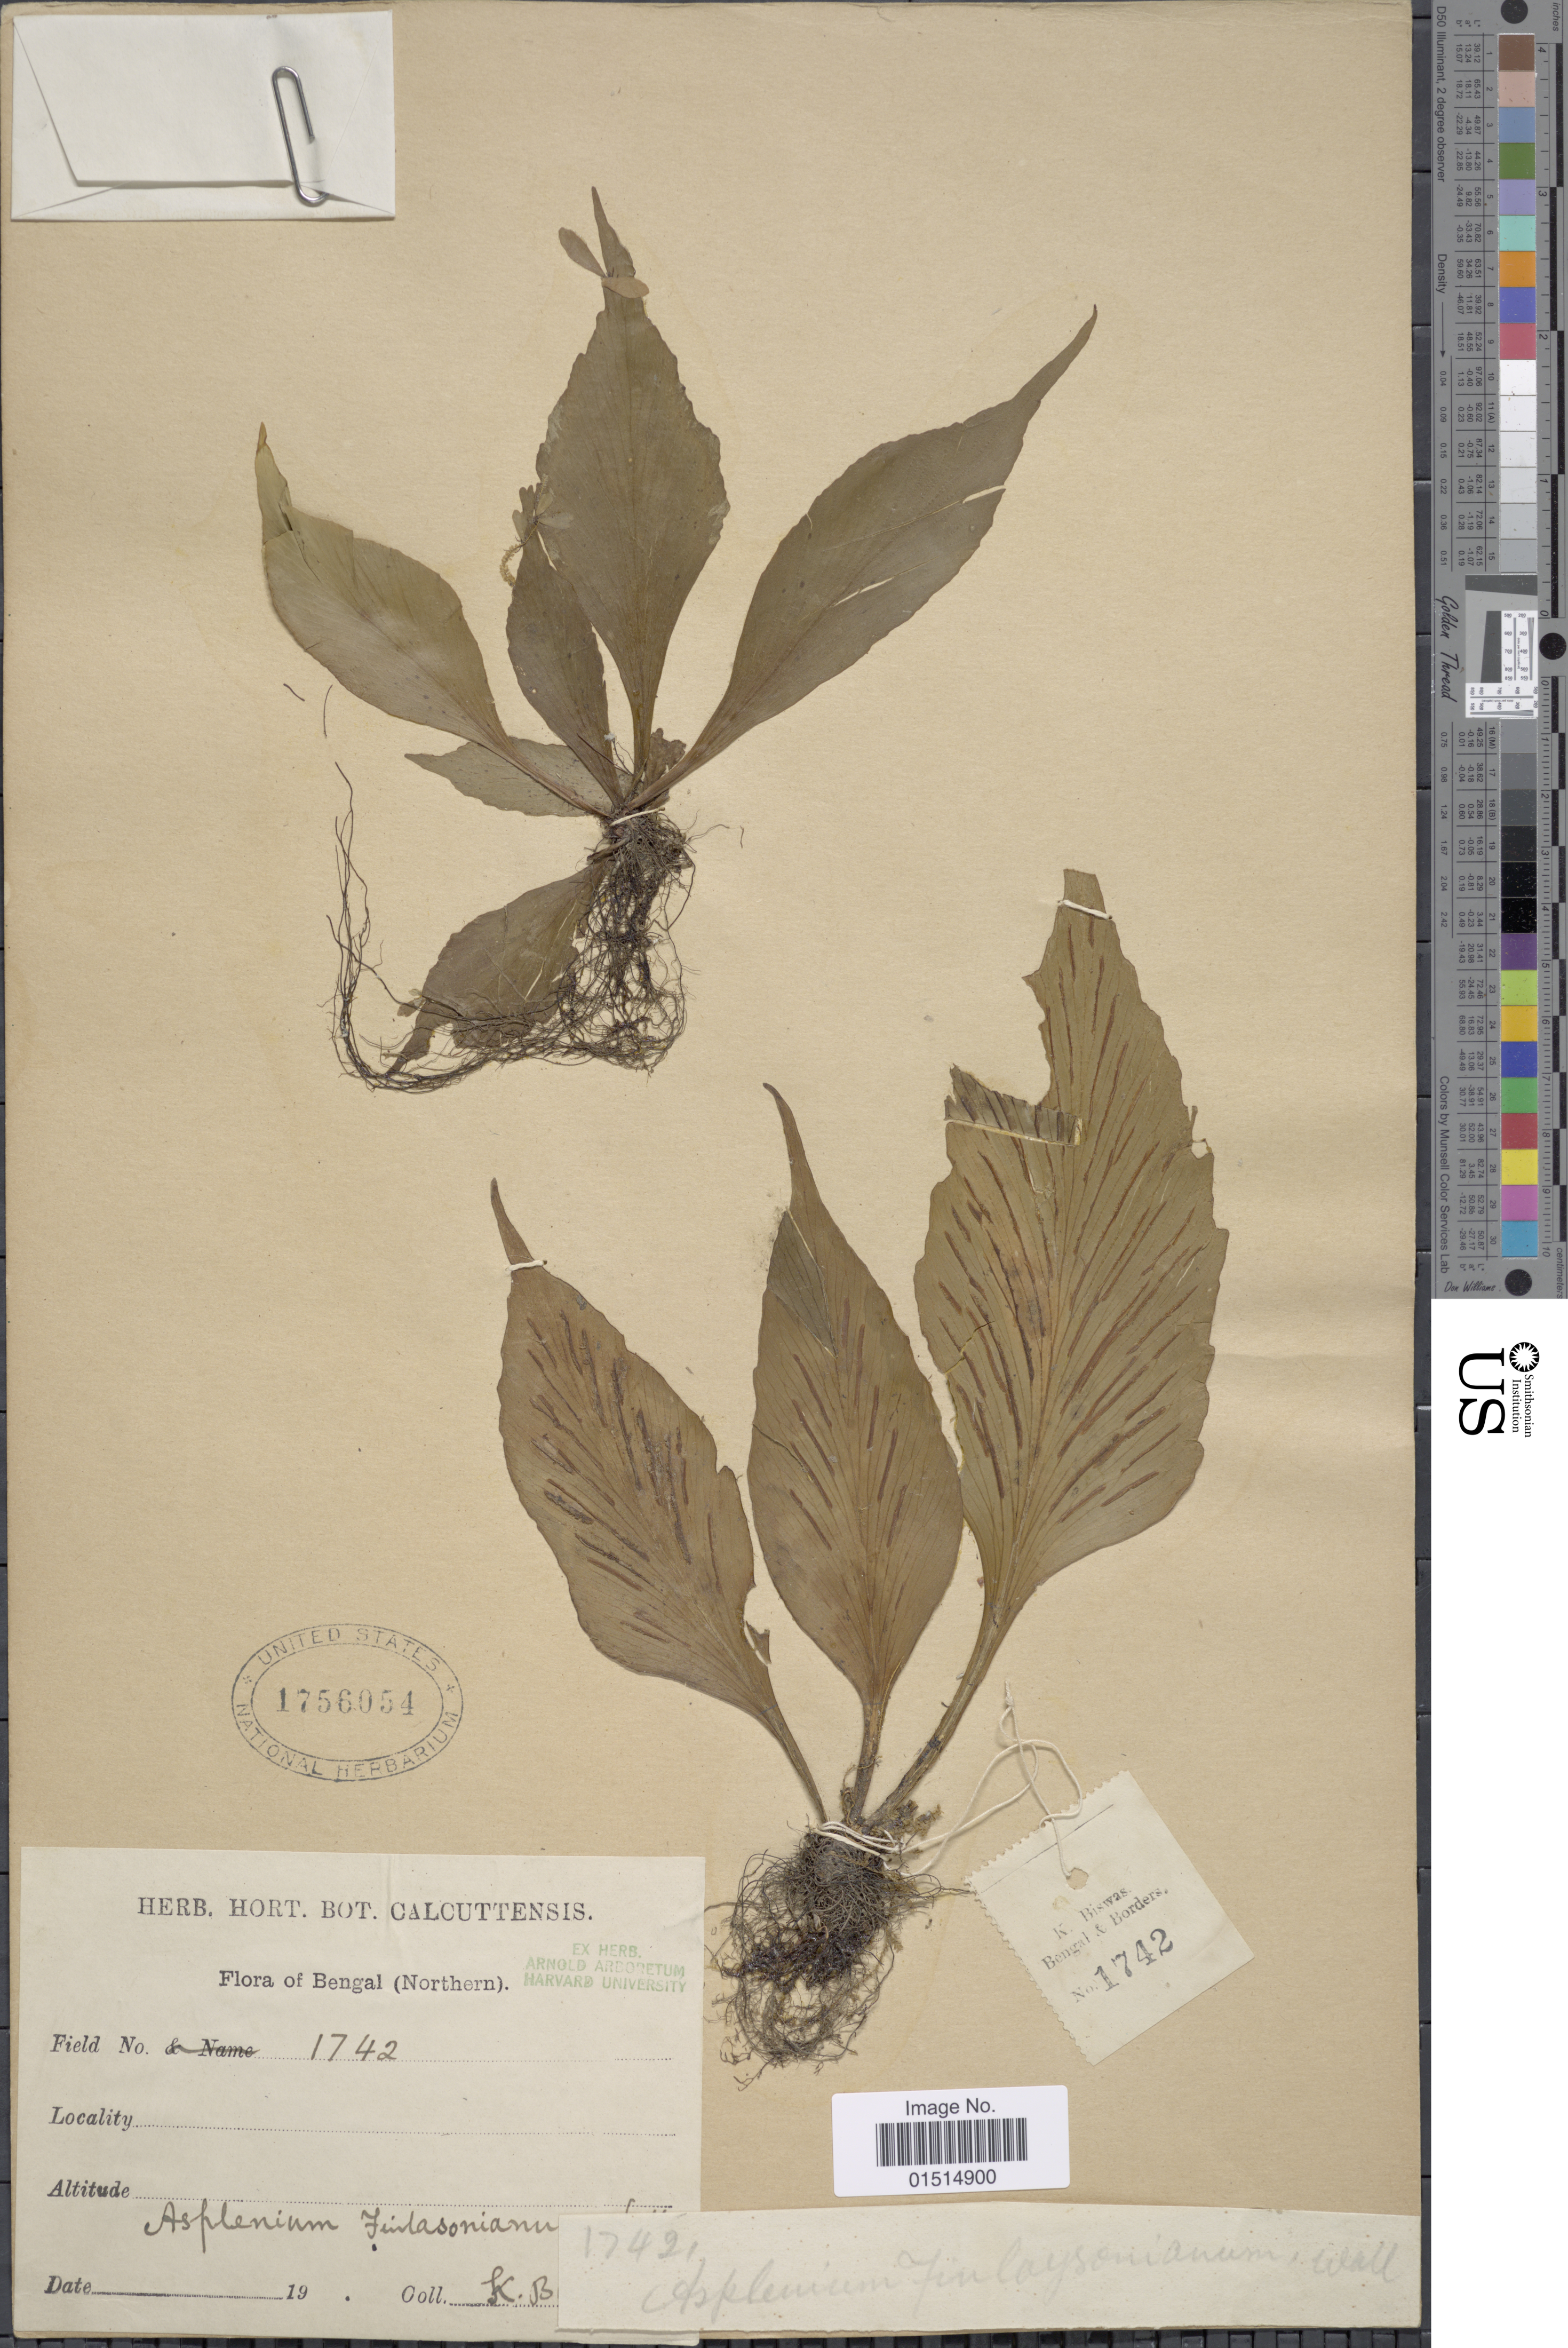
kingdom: Plantae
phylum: Tracheophyta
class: Polypodiopsida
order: Polypodiales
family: Aspleniaceae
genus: Asplenium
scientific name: Asplenium finlaysonianum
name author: Wall. ex Hook.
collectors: K. Biswas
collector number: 1742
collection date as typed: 19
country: India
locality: Bengal (Northern)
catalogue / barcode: US 1756054